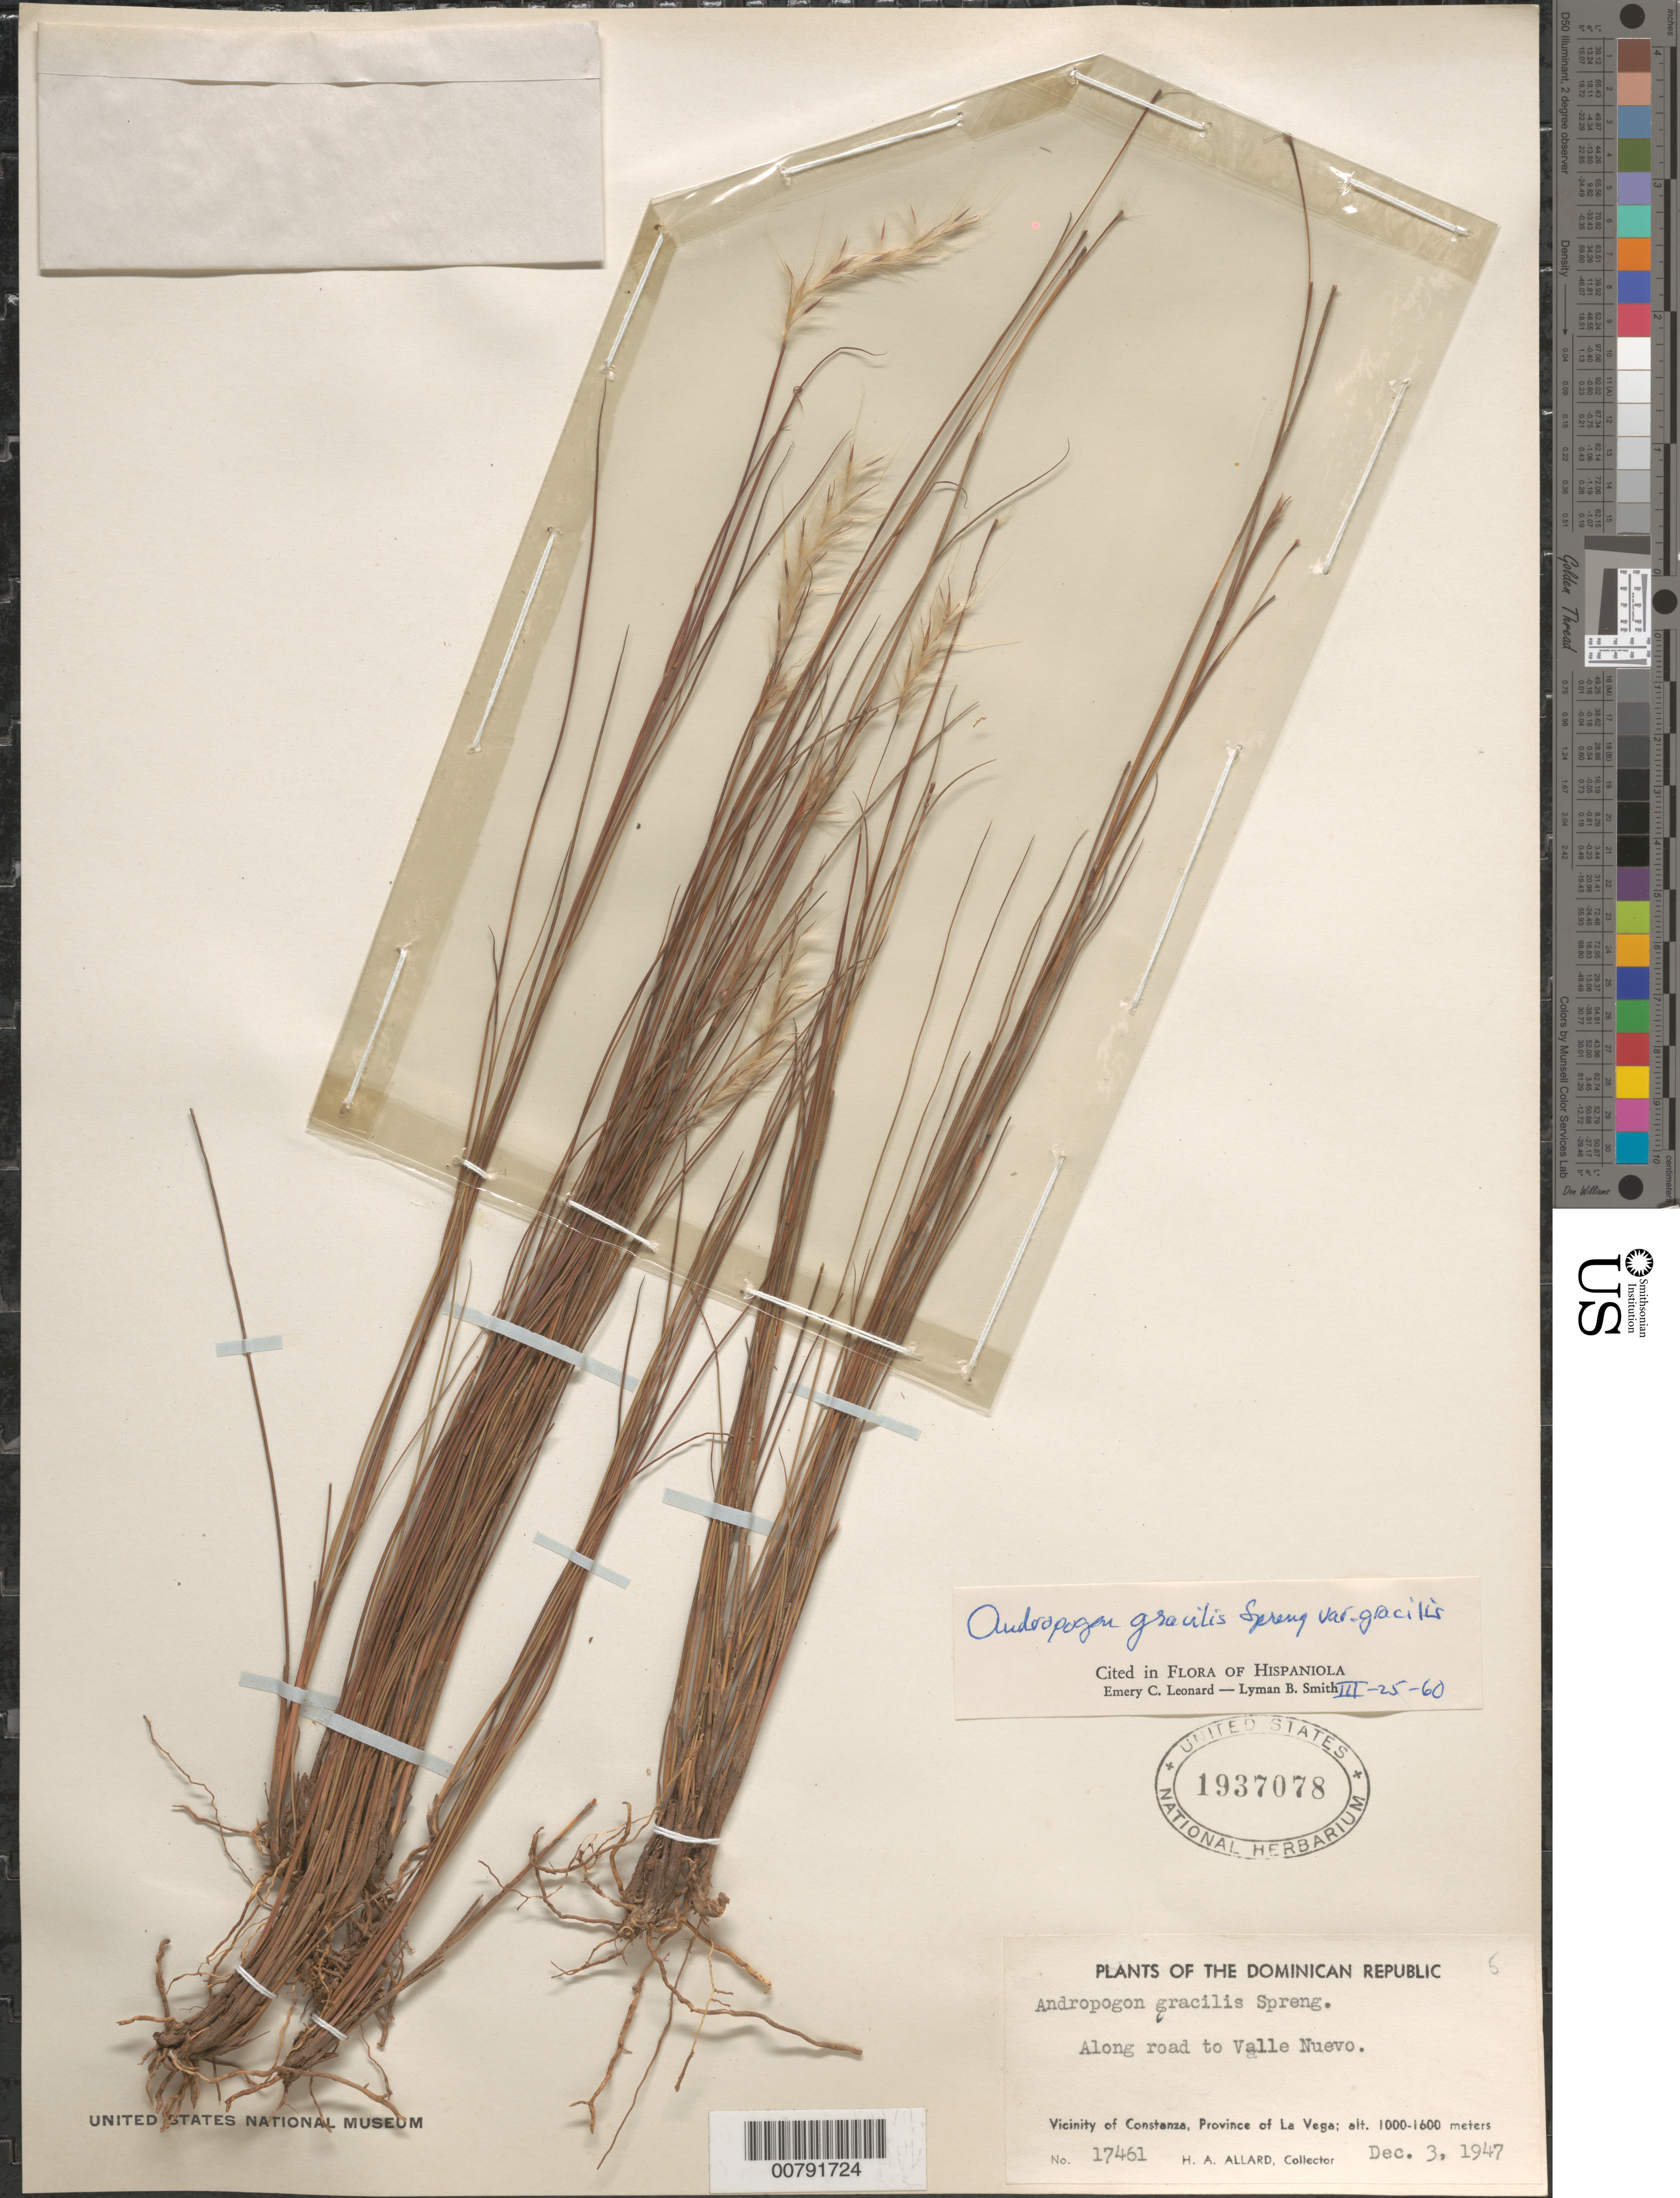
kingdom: Plantae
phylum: Tracheophyta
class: Liliopsida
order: Poales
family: Poaceae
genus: Schizachyrium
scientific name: Schizachyrium gracile var. gracile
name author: (Spreng.) Nash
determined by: Leonard, E. C.; Smith, L. B.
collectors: H. A. Allard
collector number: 17461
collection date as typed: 03 Dec 1947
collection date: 1947-12-03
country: Dominican Republic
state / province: La Vega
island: Hispaniola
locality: Valle Nuevo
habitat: Along road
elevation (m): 1000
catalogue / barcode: US 1937078